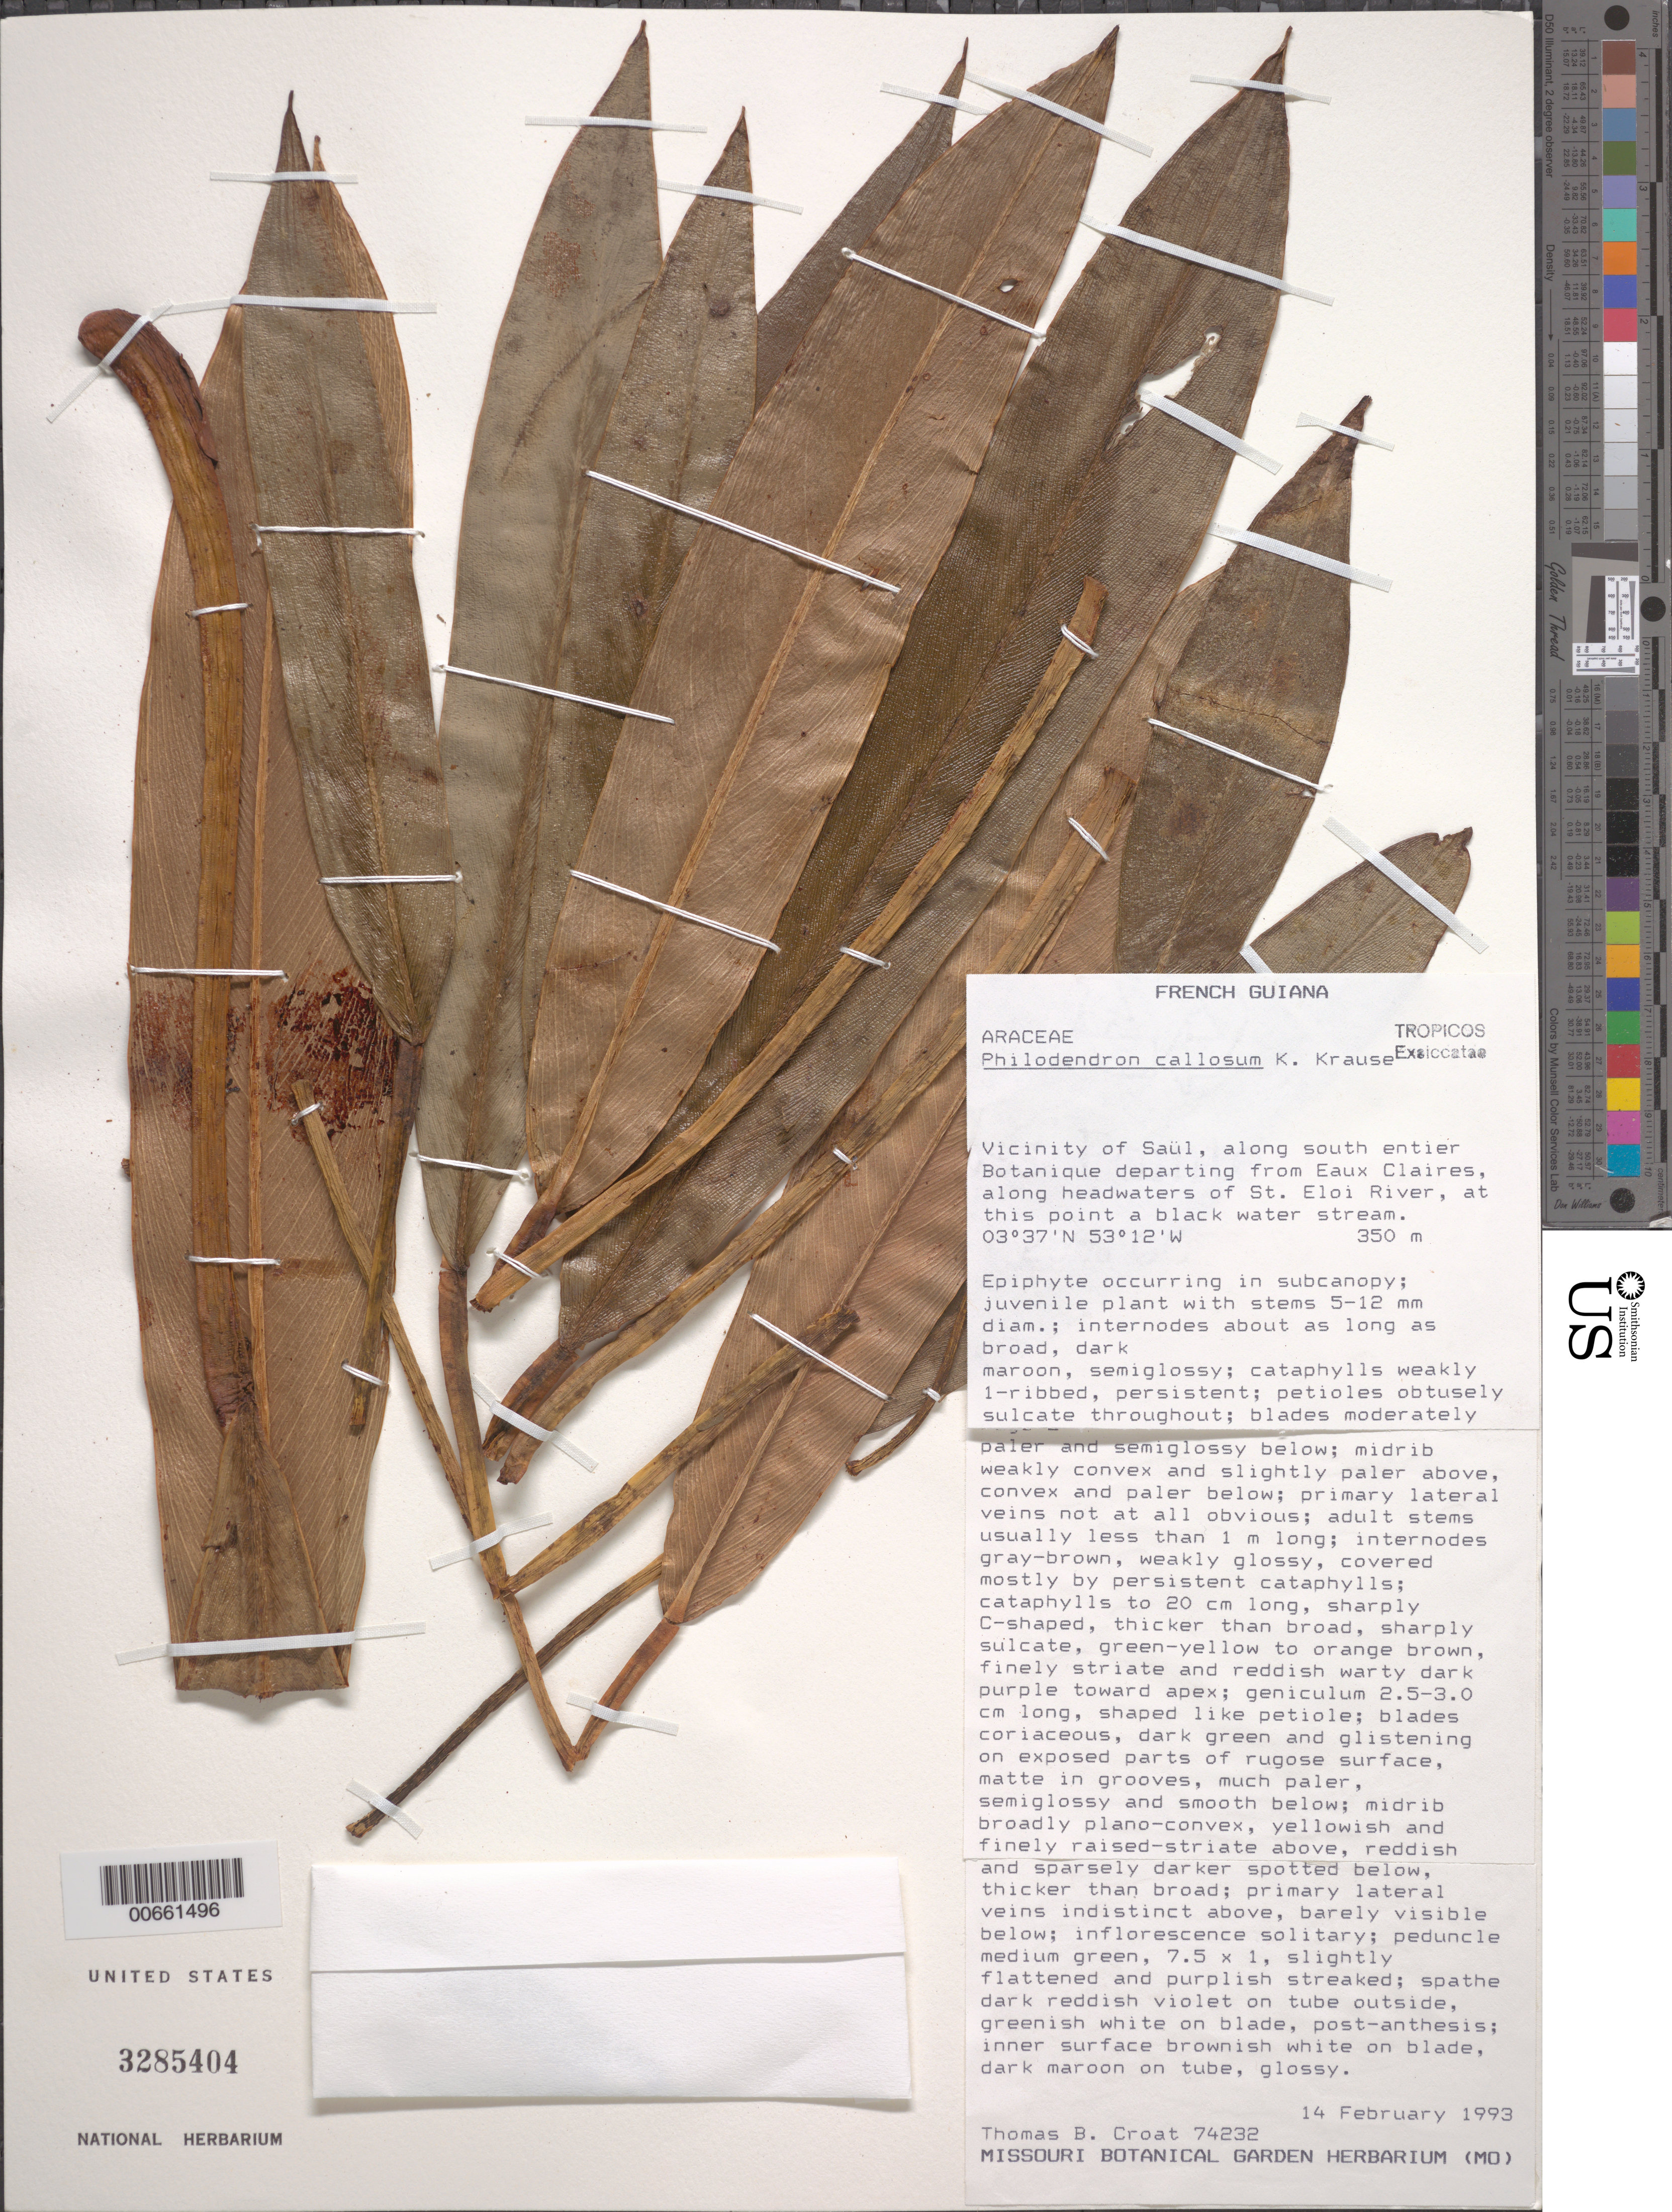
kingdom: Plantae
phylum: Tracheophyta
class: Liliopsida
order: Alismatales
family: Araceae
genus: Philodendron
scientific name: Philodendron callosum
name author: K. Krause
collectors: T. B. Croat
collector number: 74232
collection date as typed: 14-Feb-93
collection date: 1993-02-14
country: French Guiana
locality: Saül, Sentier Botanique departing from Eaux Claires, along headwaters of St. Eloi River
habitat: Blackwater stream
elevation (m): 260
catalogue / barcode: US 3285404